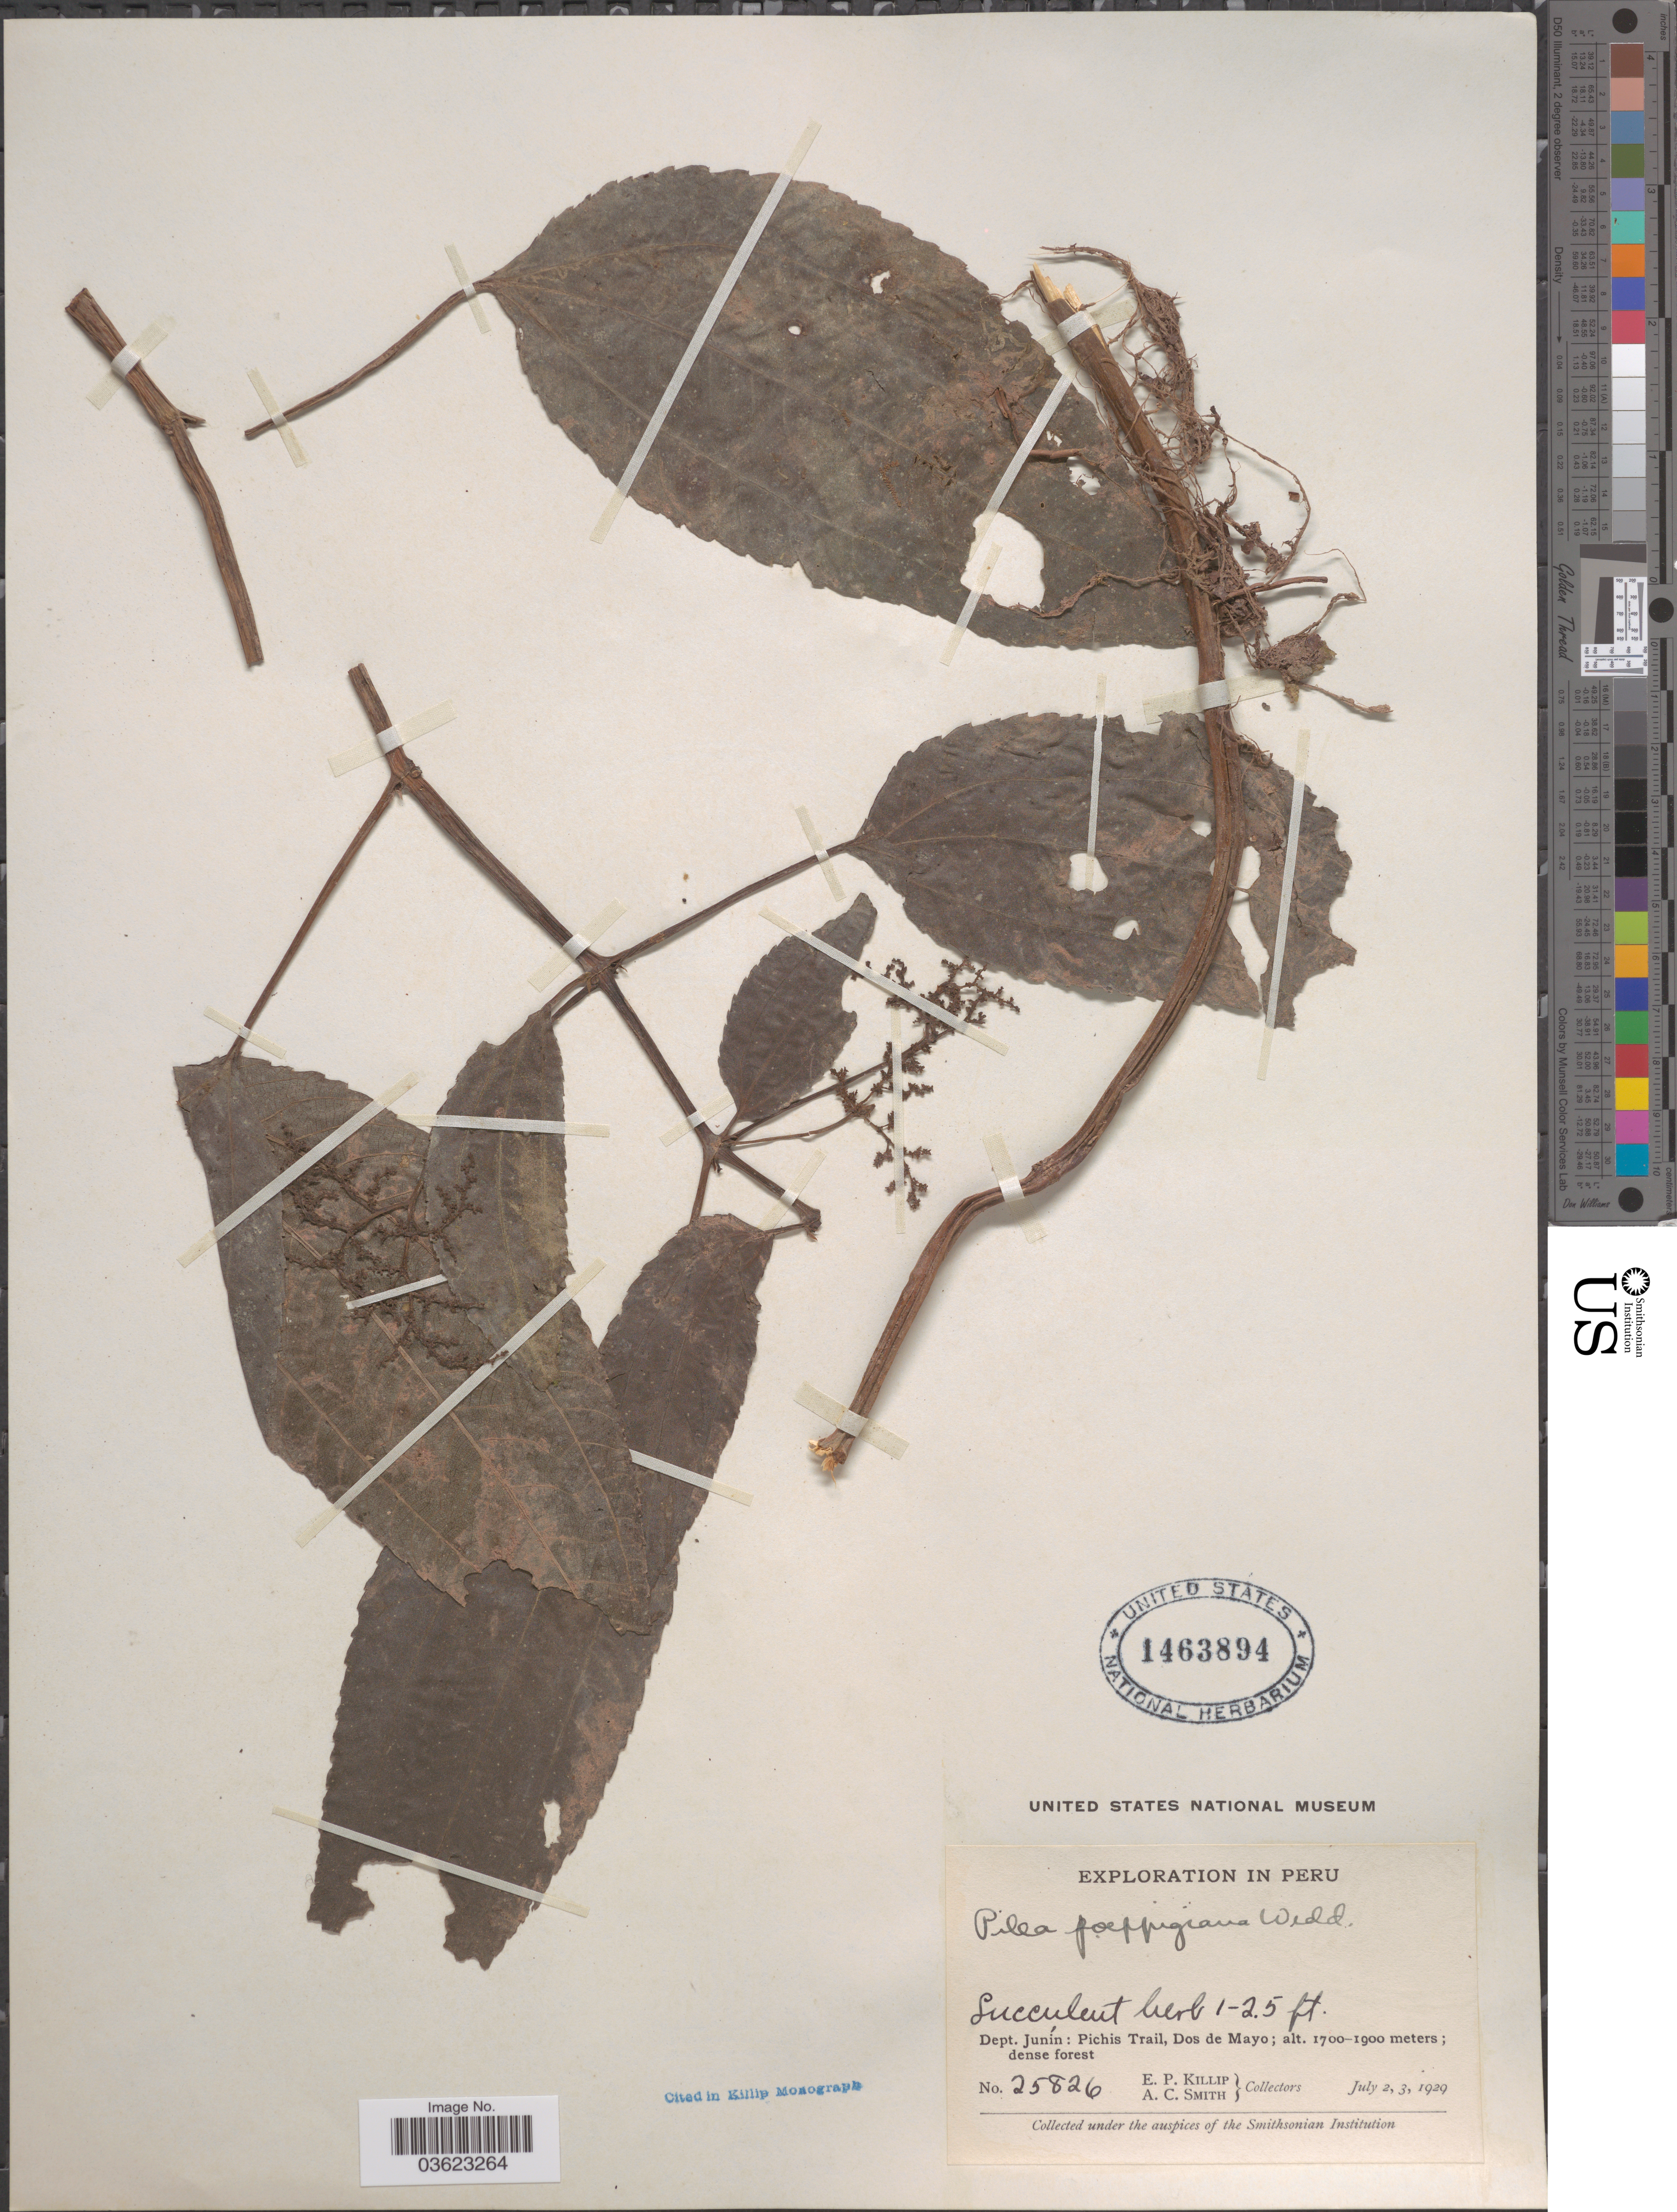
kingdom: Plantae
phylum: Tracheophyta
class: Magnoliopsida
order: Rosales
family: Urticaceae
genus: Pilea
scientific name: Pilea poeppigiana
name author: Wedd.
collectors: E. P. Killip & A. C. Smith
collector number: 25826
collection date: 1929-07-02/1929-07-03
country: Peru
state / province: Junín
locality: Dept. Junín: Pichis Trail, Dos de Mayo.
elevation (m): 1700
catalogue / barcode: US 1463894